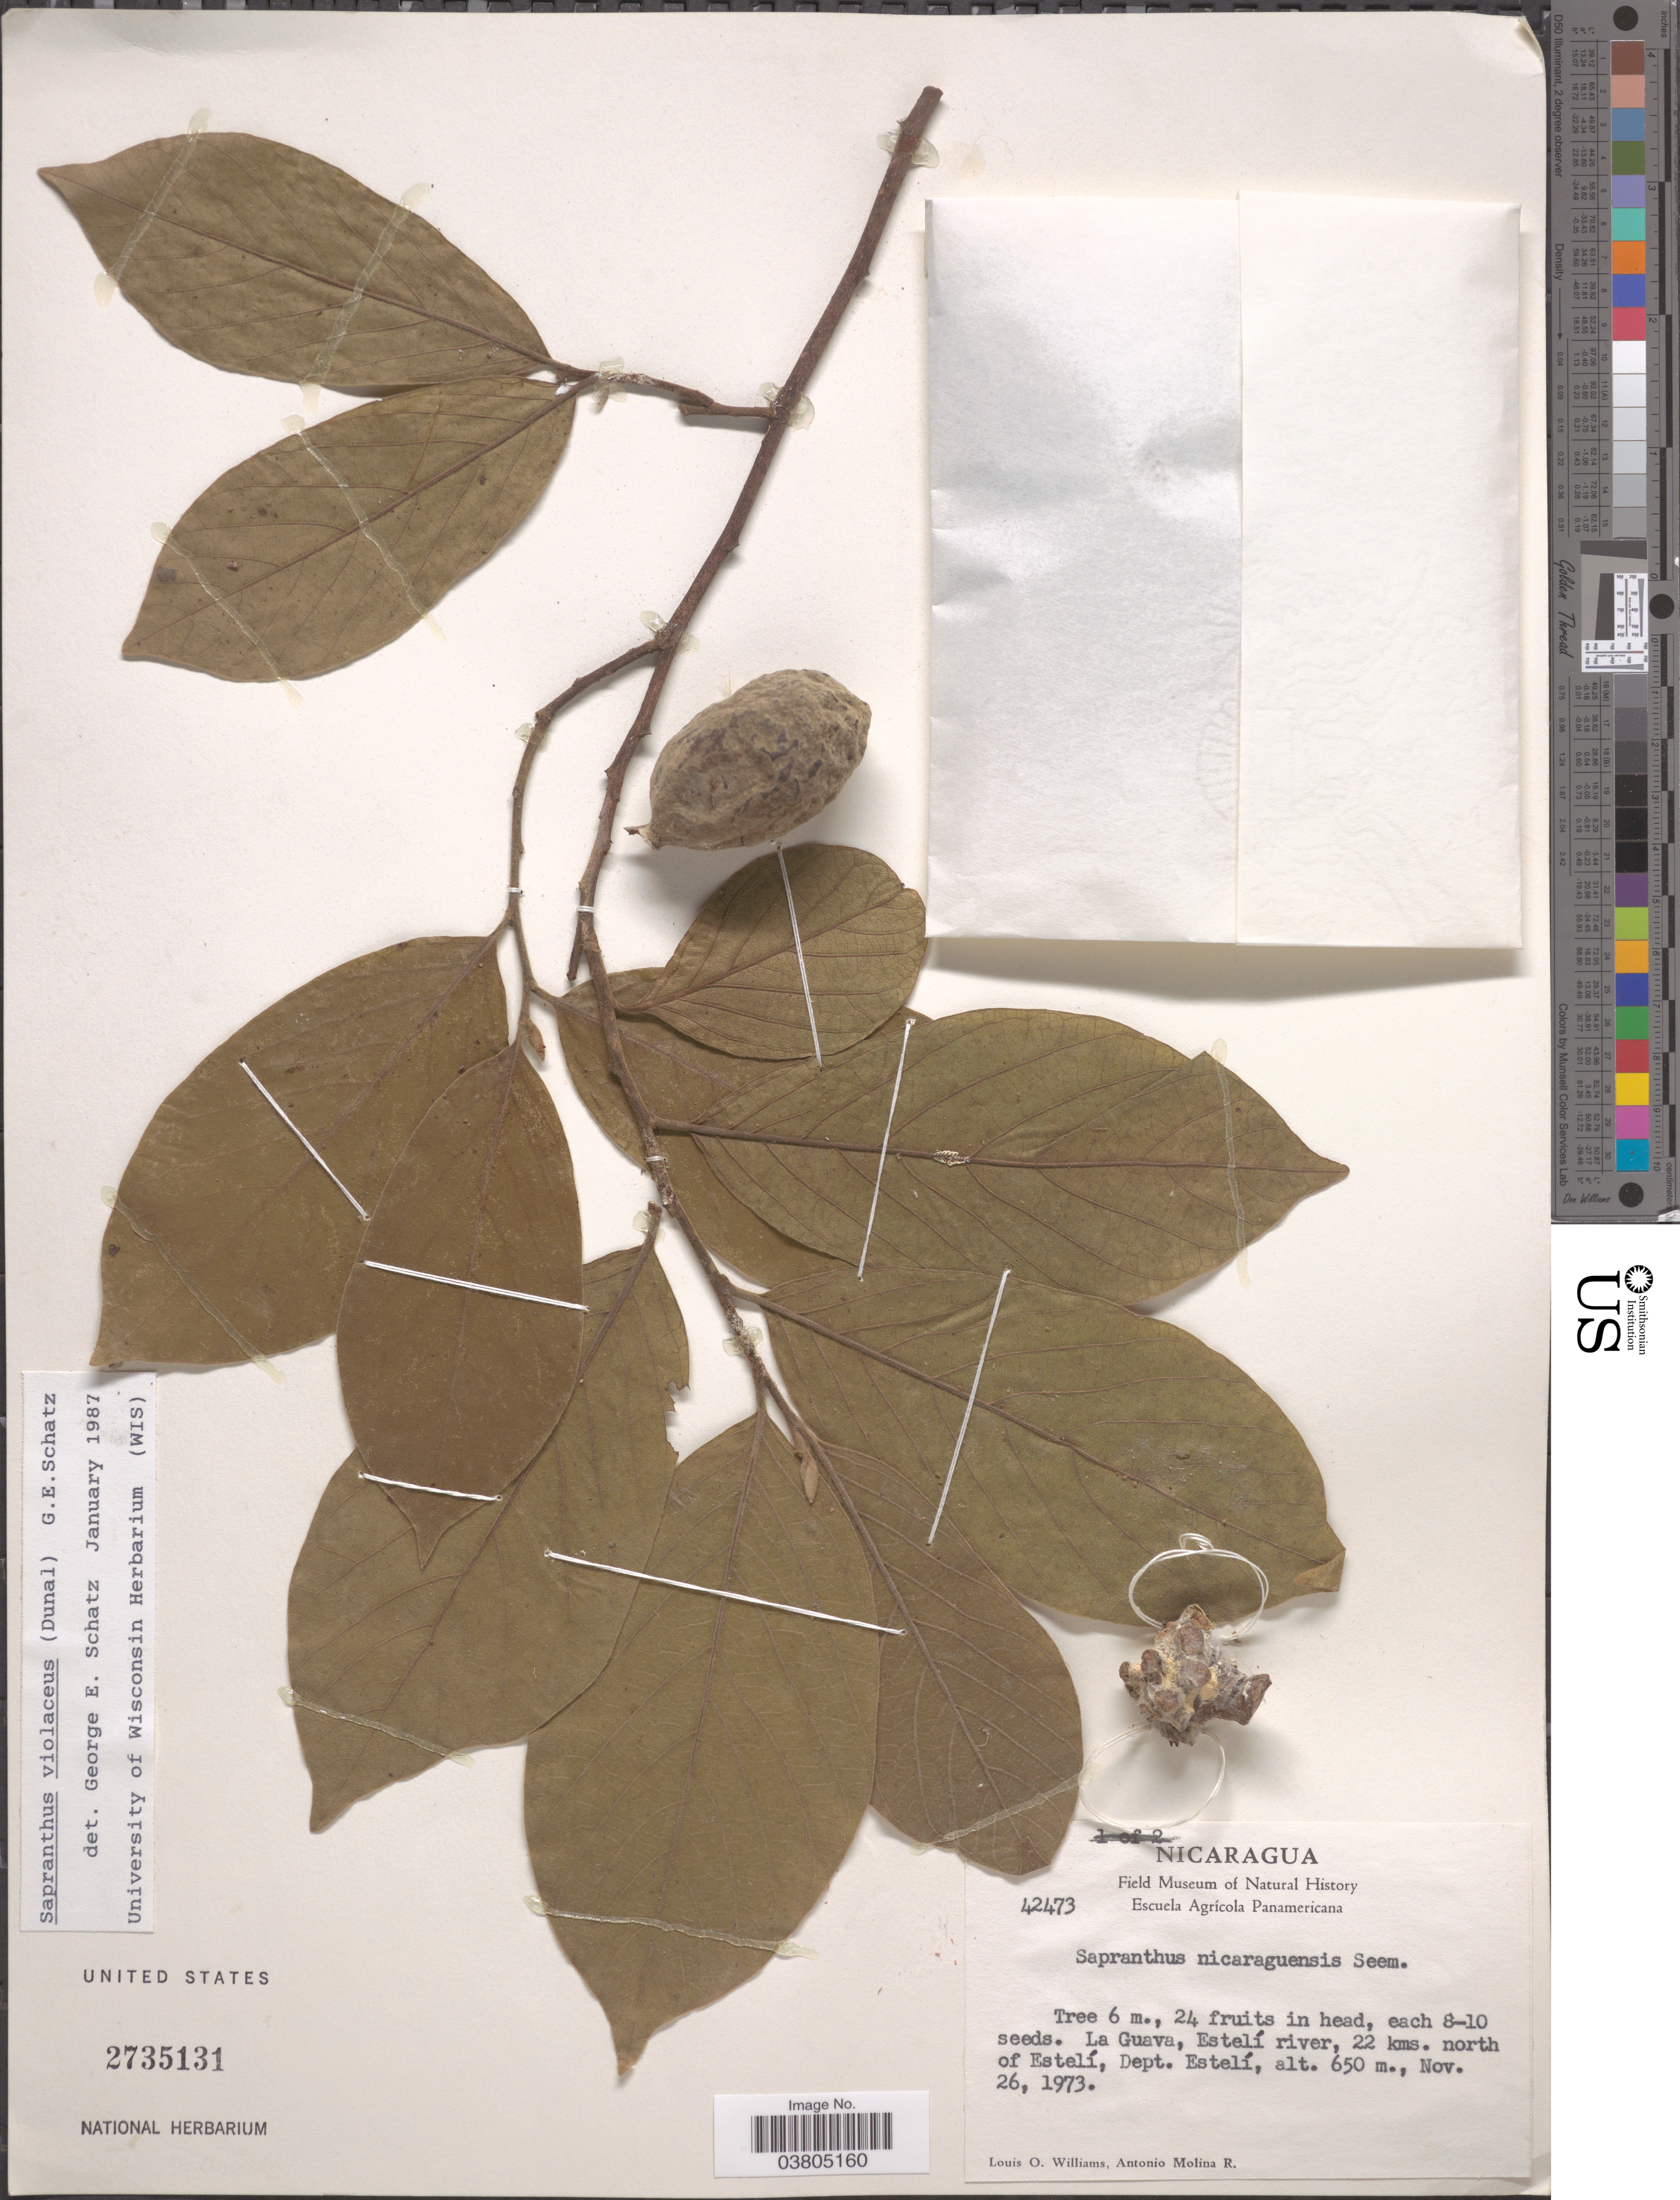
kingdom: Plantae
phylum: Tracheophyta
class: Magnoliopsida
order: Magnoliales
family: Annonaceae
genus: Sapranthus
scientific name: Sapranthus violaceus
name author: (Dunal) Saff.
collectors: L. O. Williams & A. Molina R.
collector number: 42473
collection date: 1973-11-26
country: Nicaragua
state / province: Esteli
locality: La Guava, Estelí river, 22 kms. north of Estelí, Dept. Estelí.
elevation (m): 650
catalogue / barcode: US 2735131